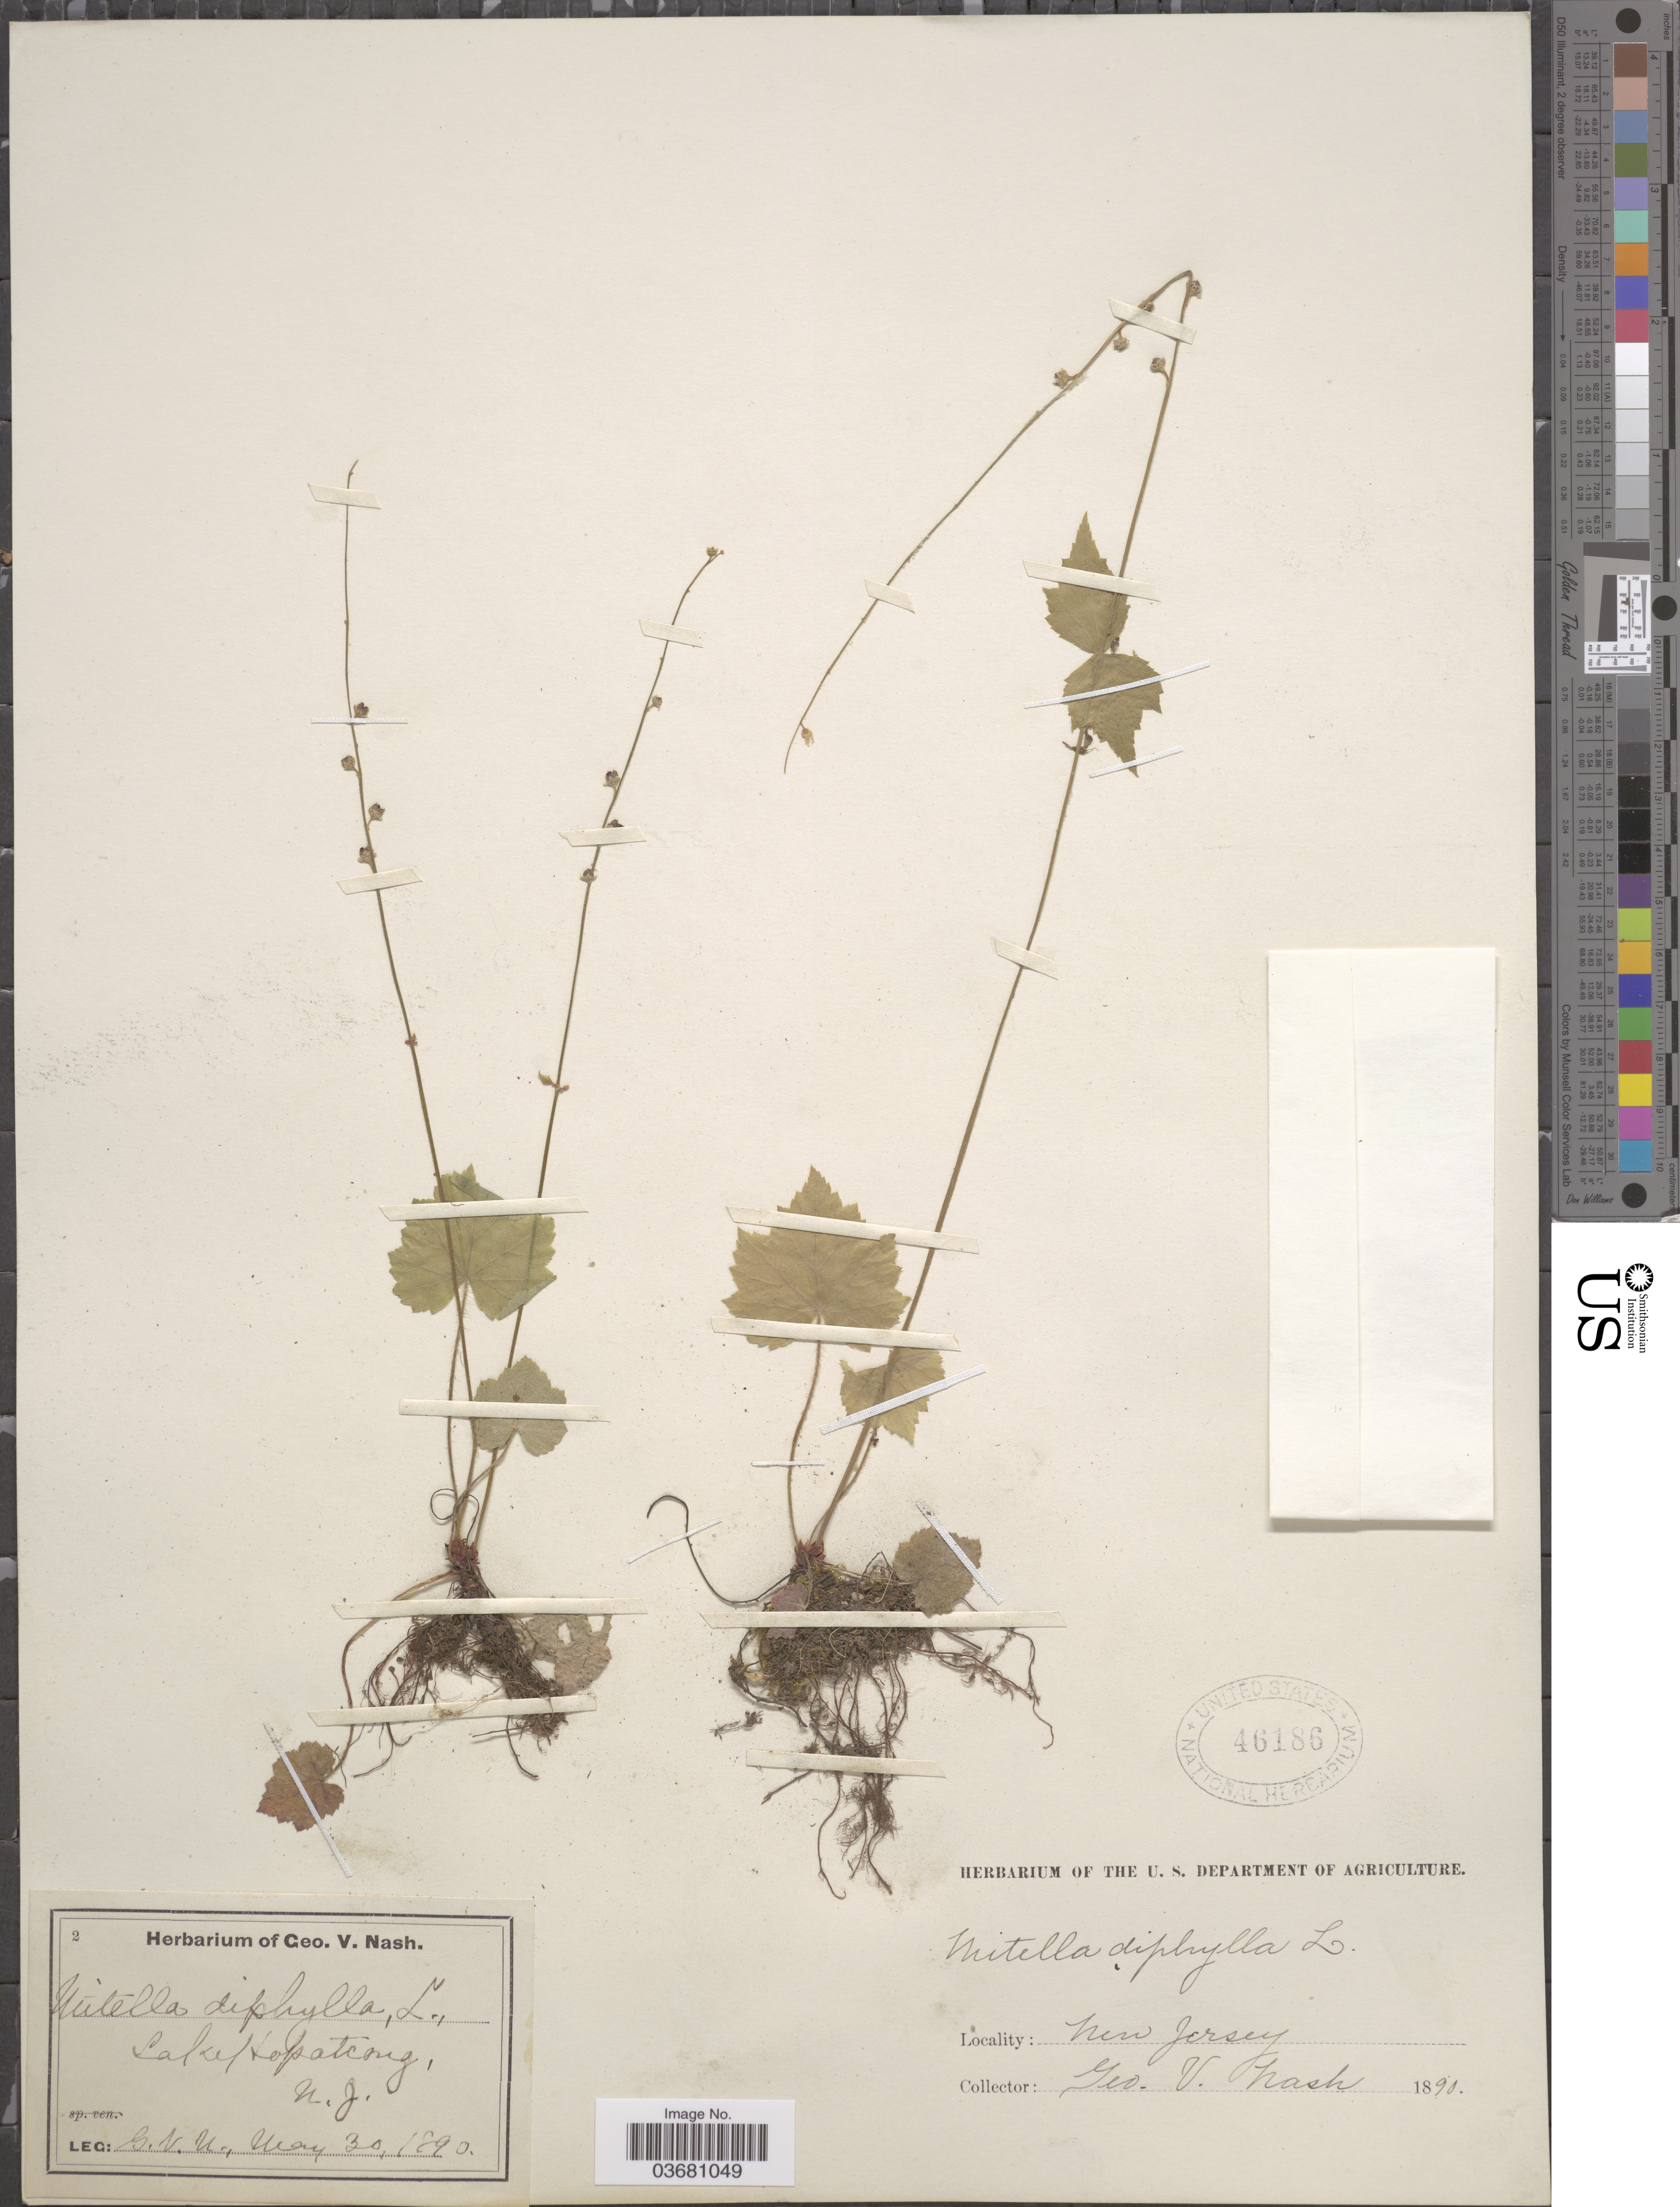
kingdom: Plantae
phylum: Tracheophyta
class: Magnoliopsida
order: Saxifragales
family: Saxifragaceae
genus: Mitella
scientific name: Mitella diphylla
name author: L.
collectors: G. V. Nash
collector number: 2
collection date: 1890-05-30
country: United States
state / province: New Jersey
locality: Lake Hopatcong.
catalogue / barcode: US 46186